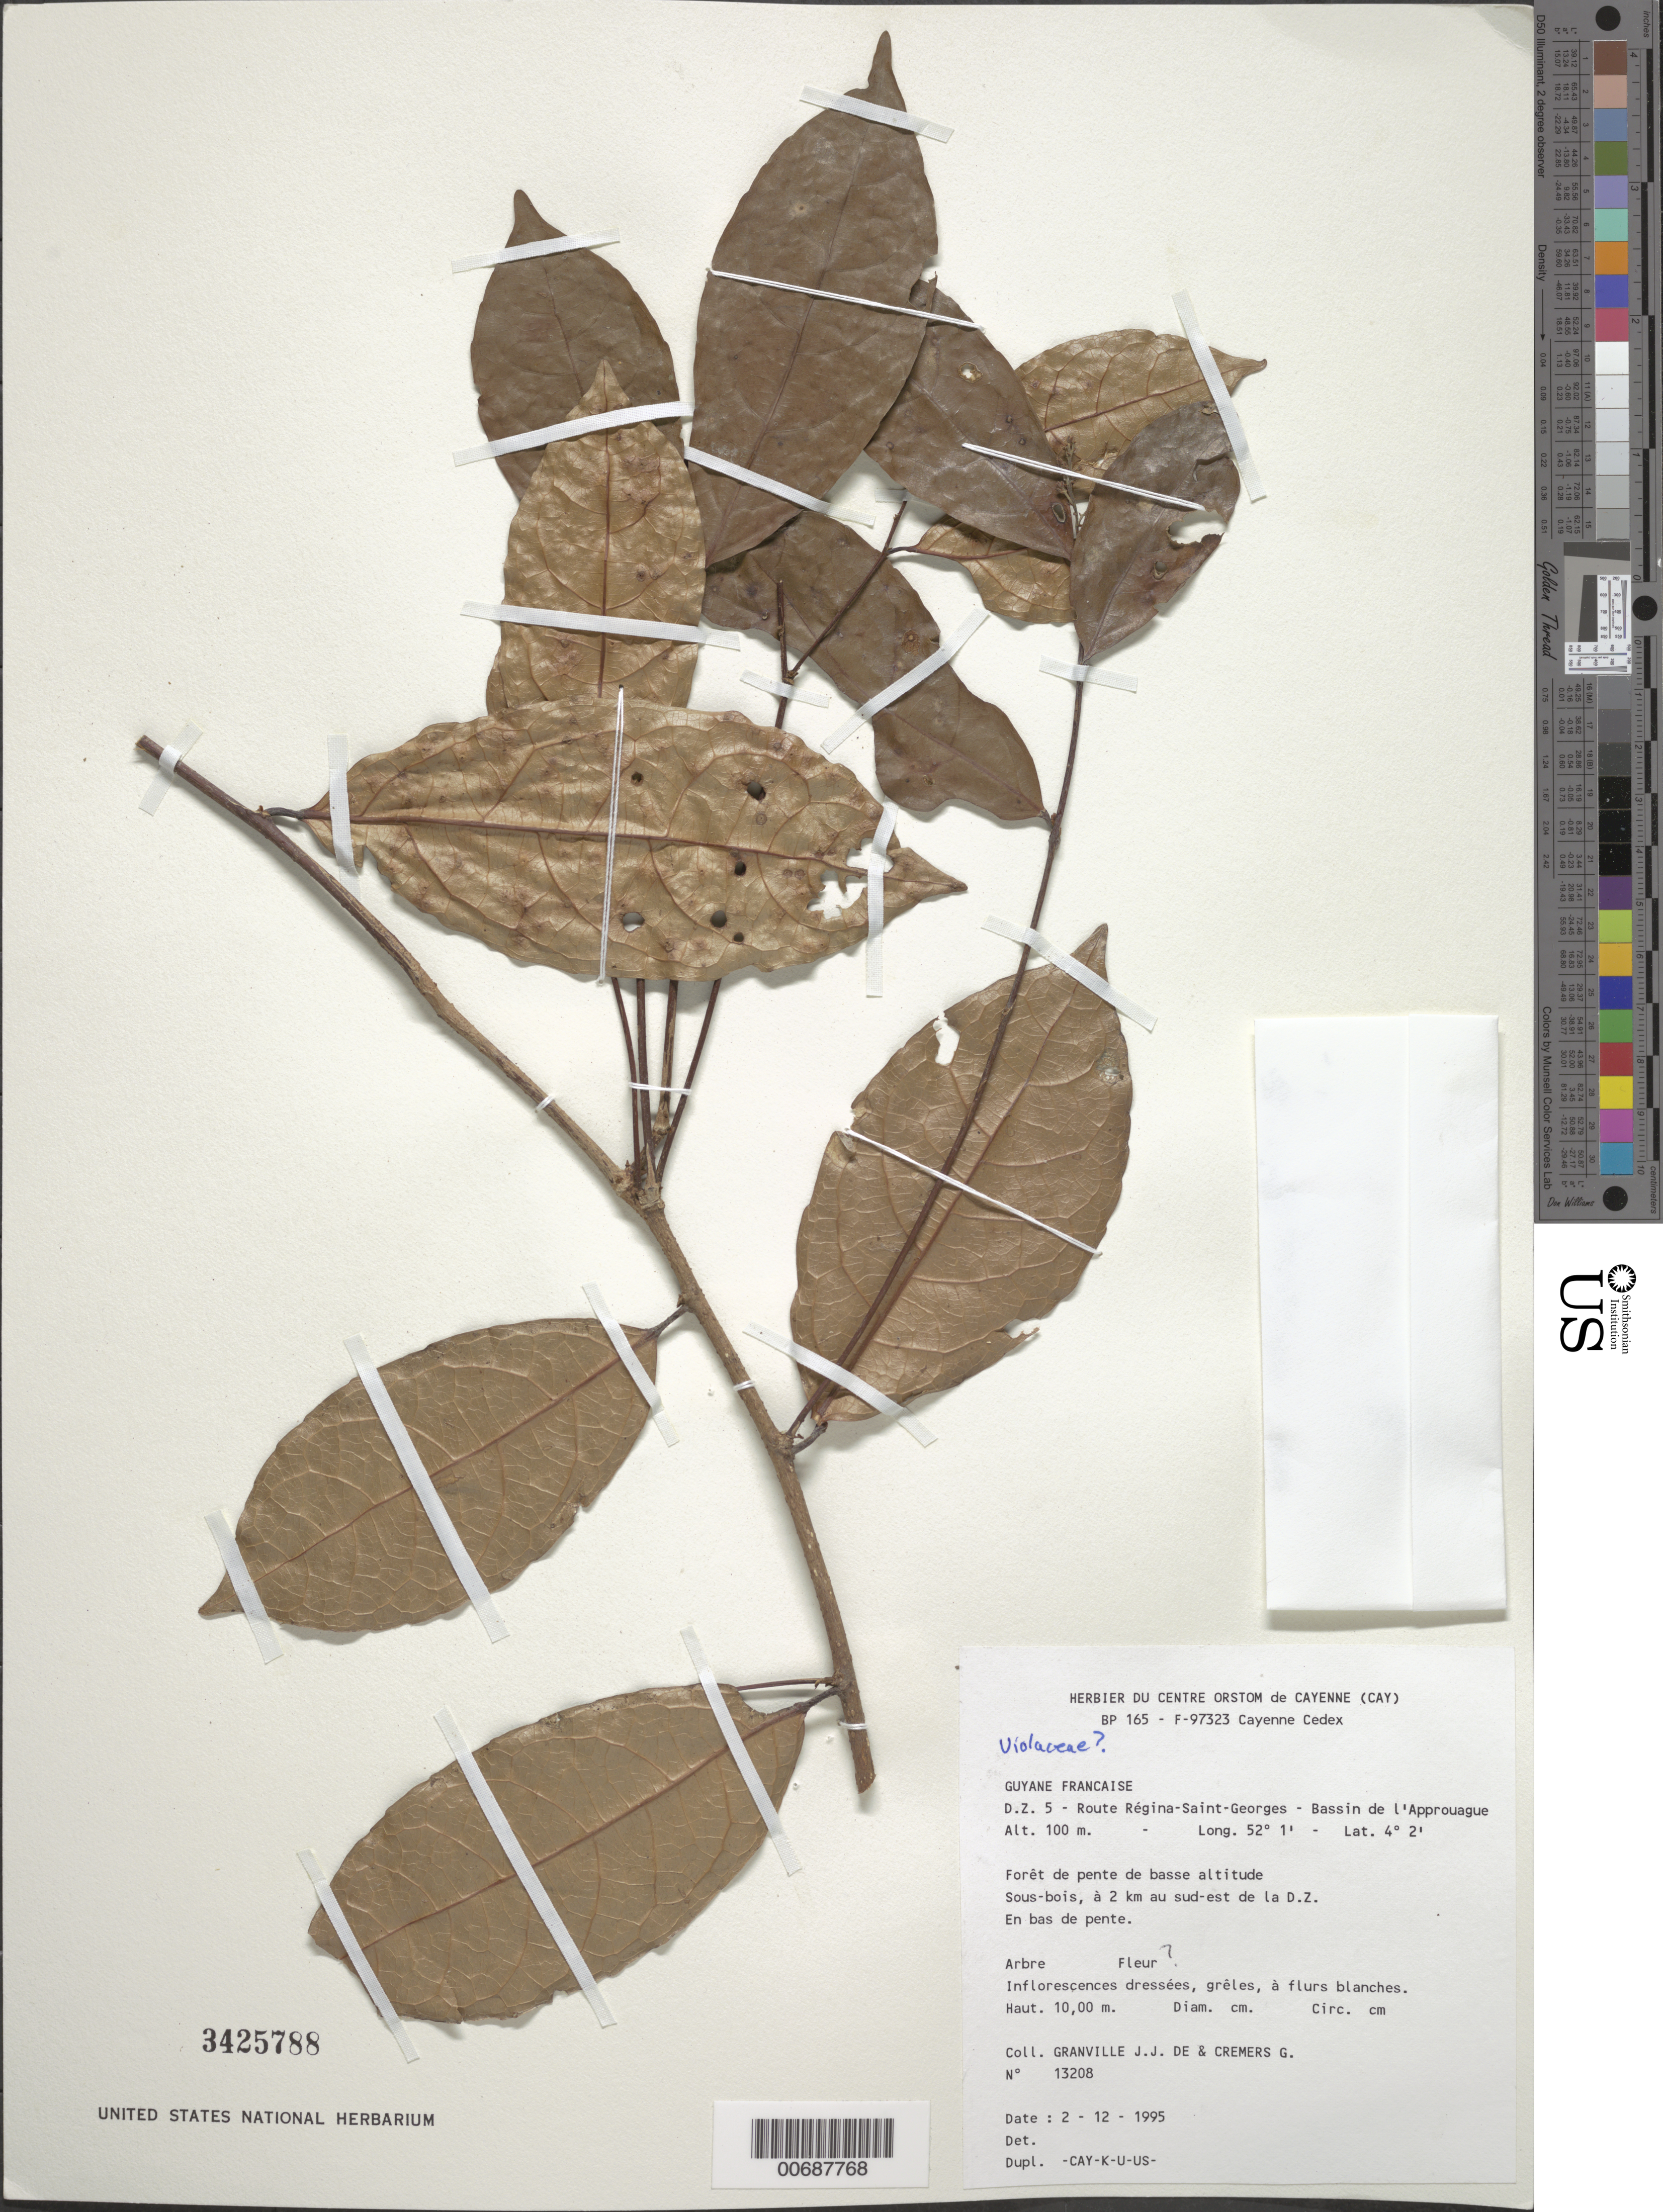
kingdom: Plantae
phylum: Tracheophyta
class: Magnoliopsida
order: Malpighiales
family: Violaceae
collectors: J.-J. de Granville & G. Cremers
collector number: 13208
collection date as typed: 2-Dec-95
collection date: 1995-12-02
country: French Guiana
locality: Route Regina-Saint-Georges, D.Z. 5, Bassin de l'Approuague, 2 km sud-est de la D.Z.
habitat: Forêt de pente de basse altitude. Sous bois. En bas de pente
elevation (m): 100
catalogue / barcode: US 3425788